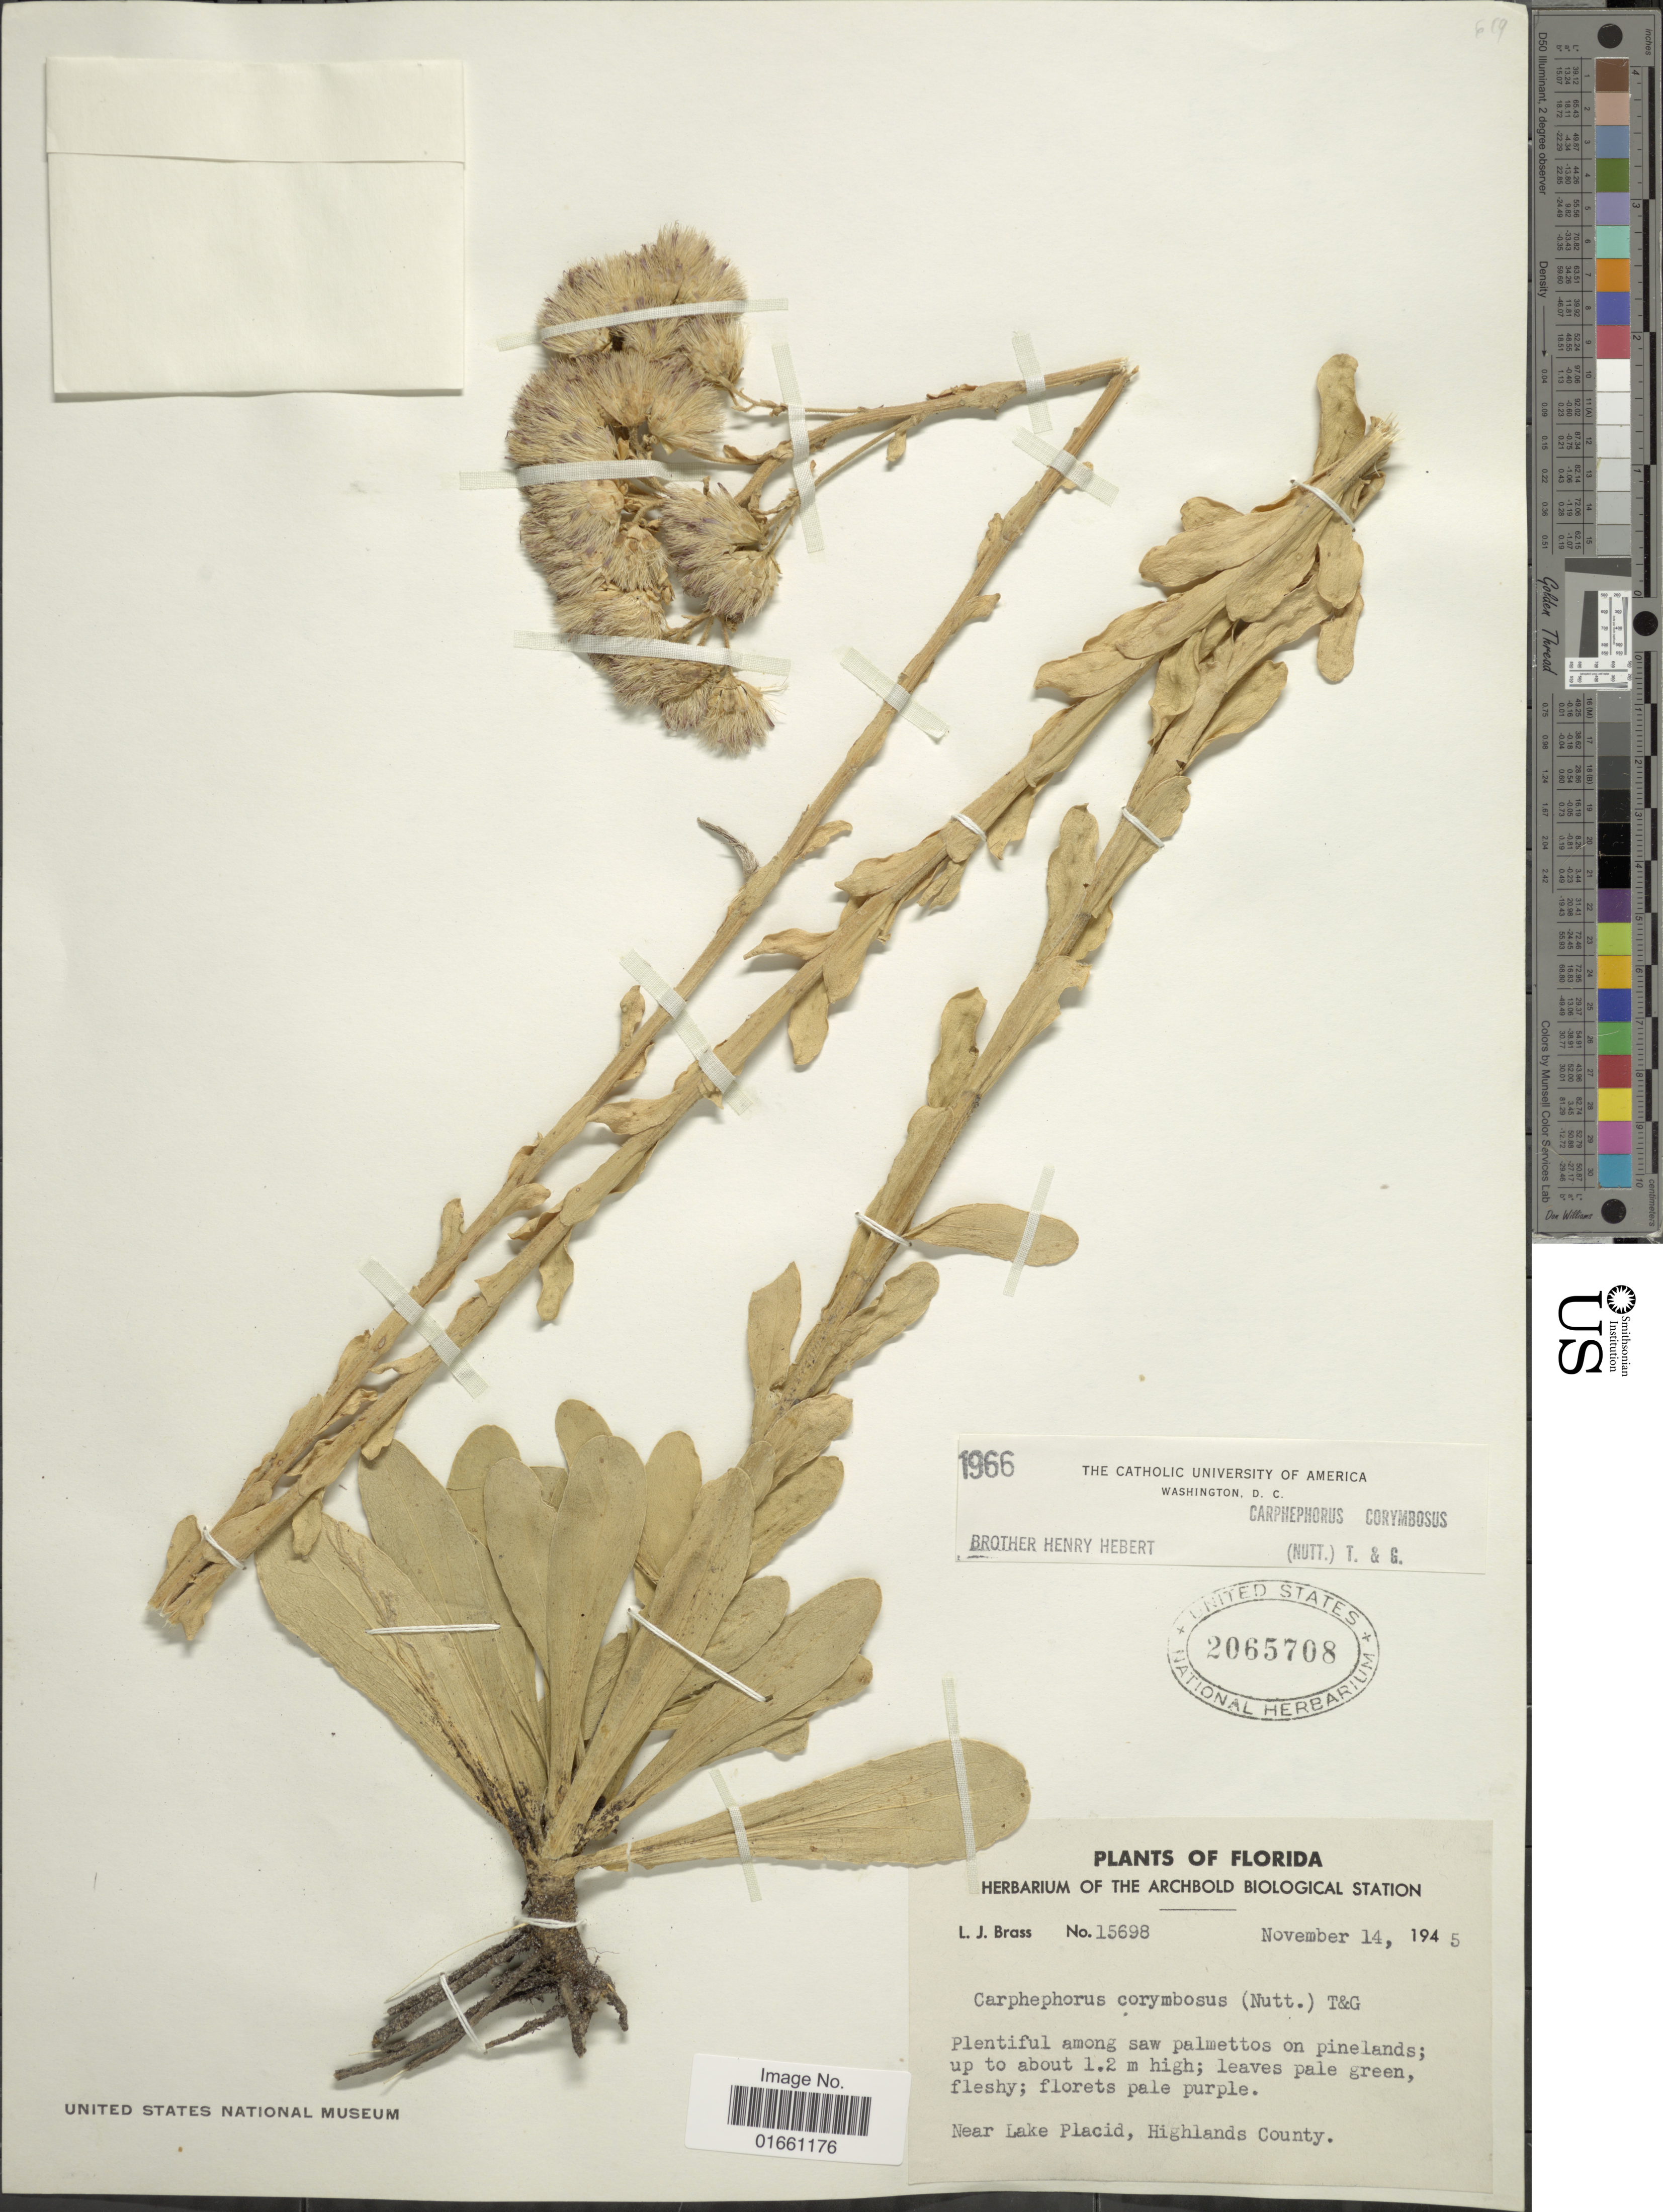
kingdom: Plantae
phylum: Tracheophyta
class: Magnoliopsida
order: Asterales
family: Asteraceae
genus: Carphephorus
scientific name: Carphephorus corymbosus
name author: (Nutt.) Torr. & A. Gray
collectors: L. J. Brass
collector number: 15698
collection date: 1945-11-14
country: United States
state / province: Florida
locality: Near Lake Placid, Highlands County.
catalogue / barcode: US 2065708